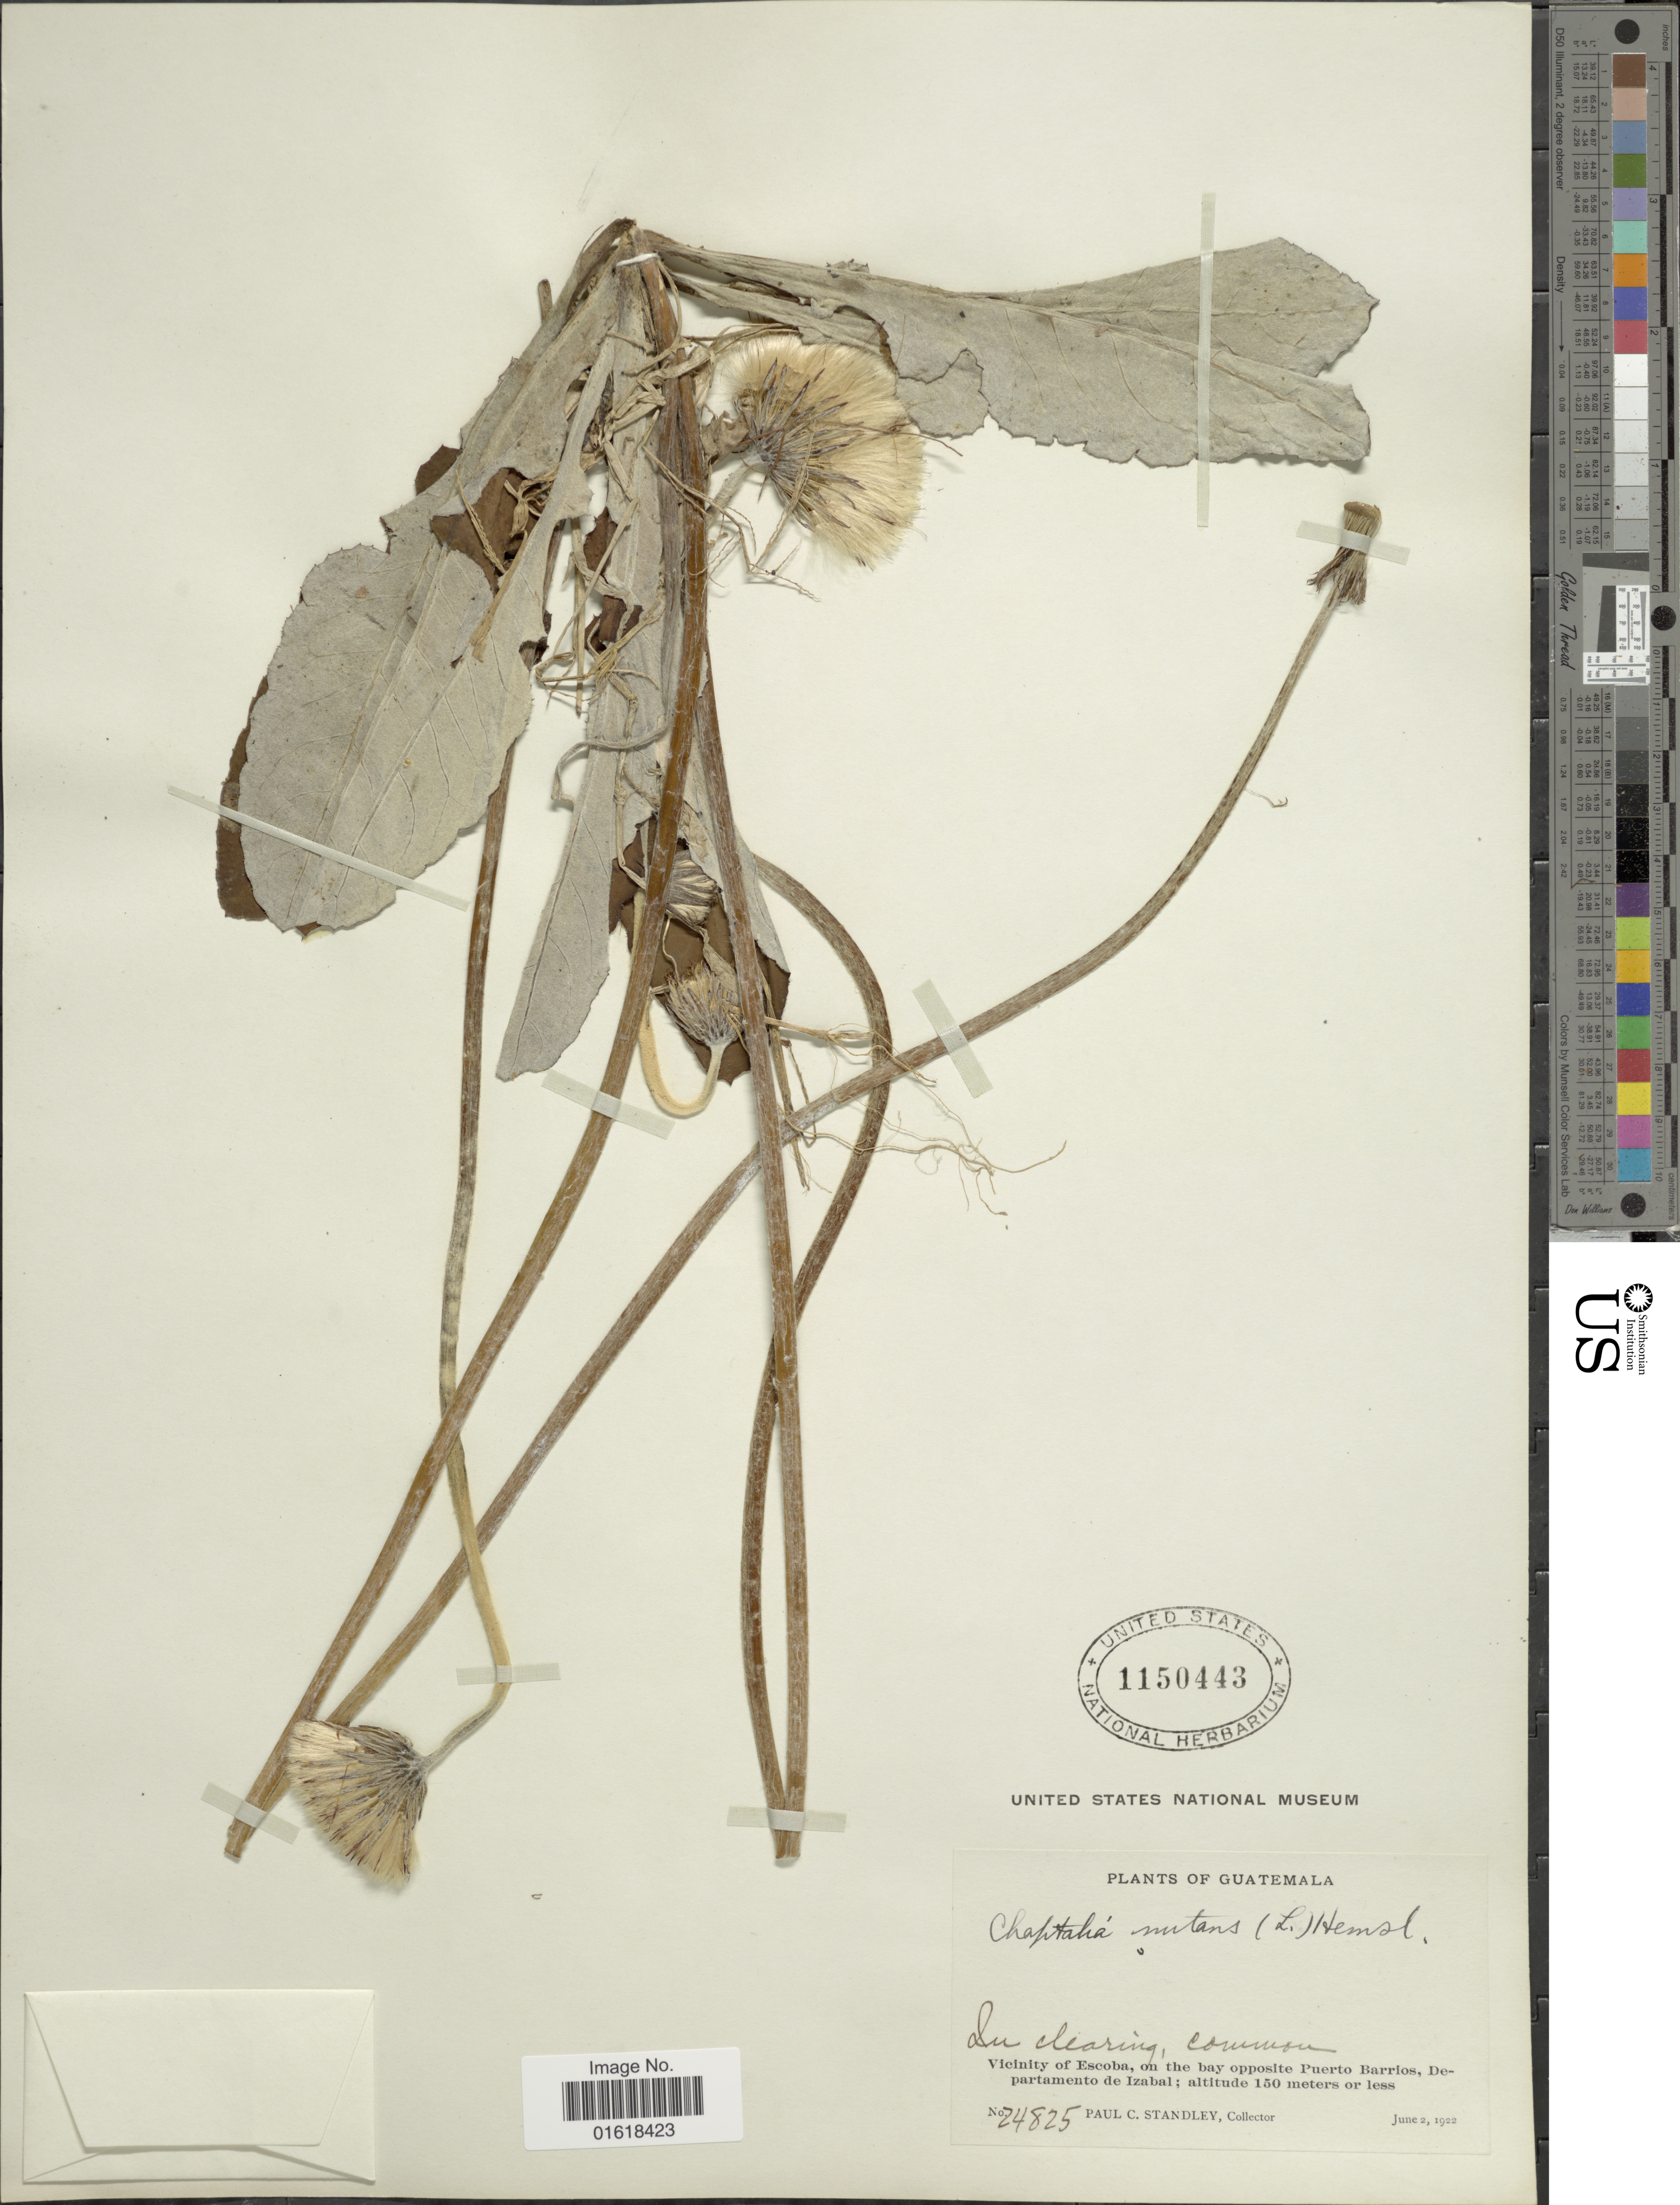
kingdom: Plantae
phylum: Tracheophyta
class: Magnoliopsida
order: Asterales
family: Asteraceae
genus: Chaptalia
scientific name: Chaptalia nutans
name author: (L.) Pol.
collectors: P. C. Standley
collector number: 24825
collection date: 1922-06-02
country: Guatemala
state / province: Izabal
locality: Vicinity of Escoba, on the bay opposite Puerto Barrios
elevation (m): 150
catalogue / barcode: US 1150443